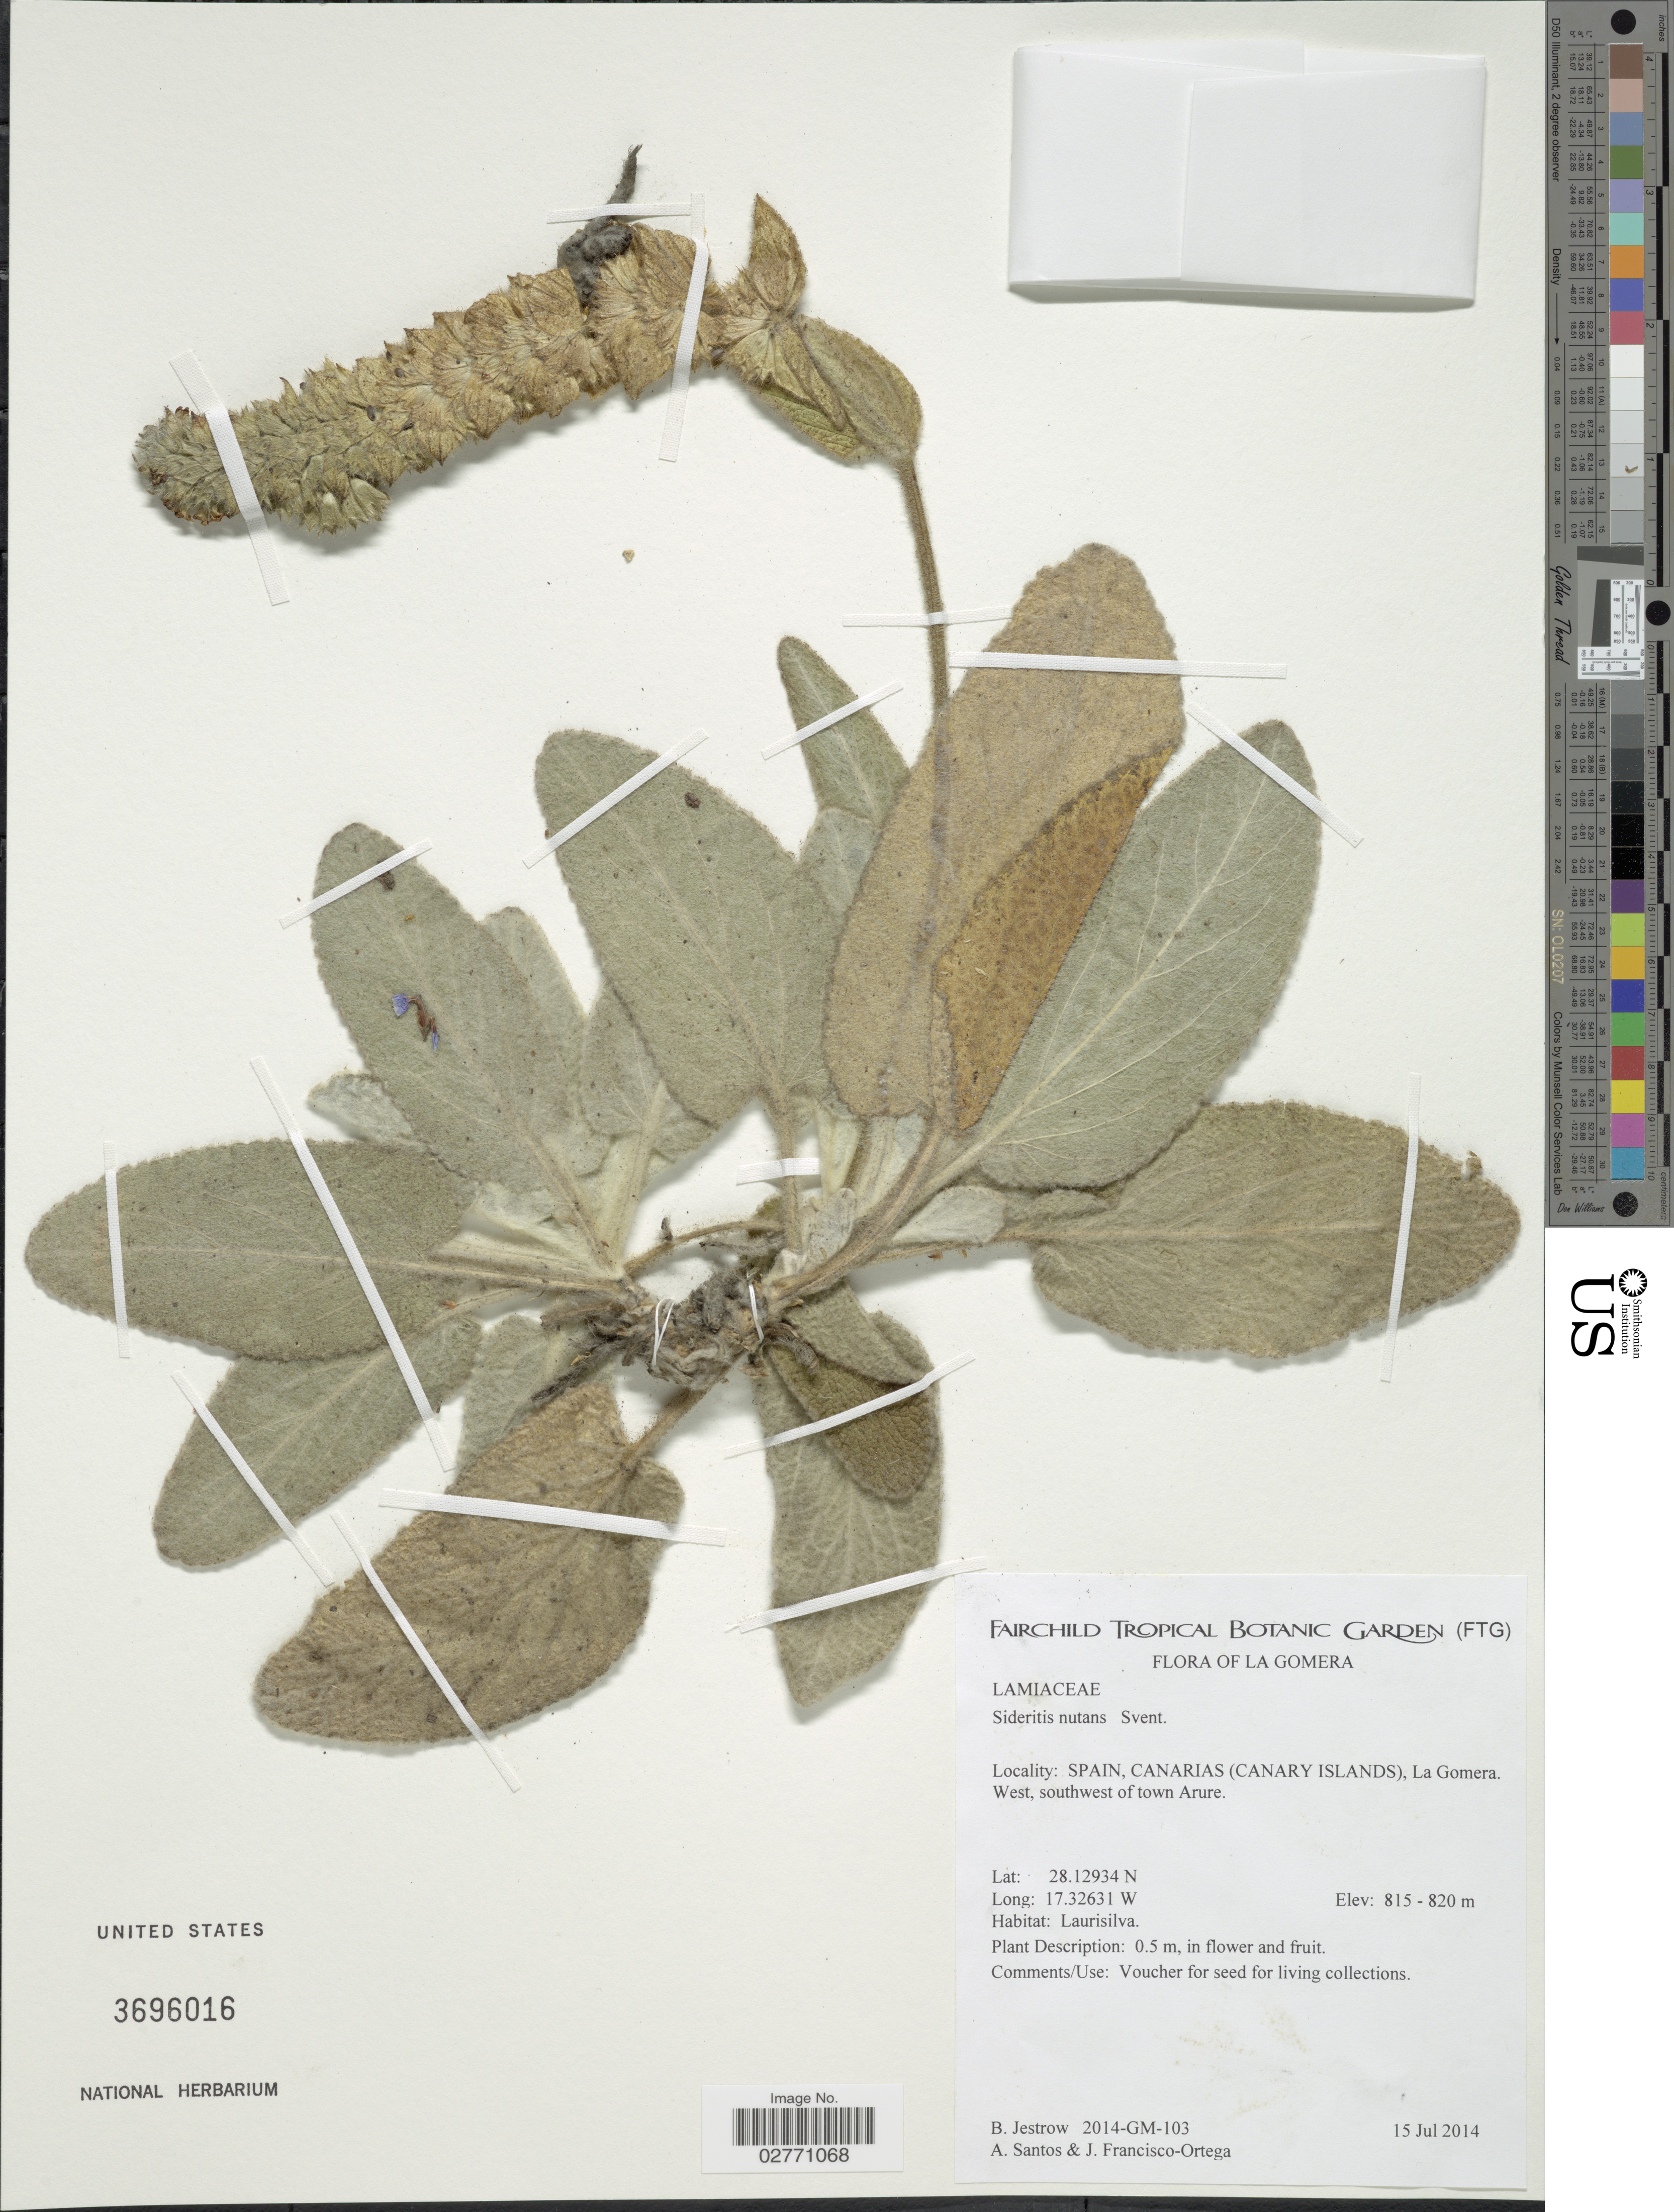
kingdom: Plantae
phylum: Tracheophyta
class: Magnoliopsida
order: Lamiales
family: Lamiaceae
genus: Sideritis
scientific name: Sideritis nutans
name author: Svent.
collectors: B. Jestrow, A. Santos & J. Fransisco-Ortega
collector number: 2014-GM-103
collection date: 2014-07-15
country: Spain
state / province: Canarias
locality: Canary Islands, La Gomera. West, southwest of town Arure.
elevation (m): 815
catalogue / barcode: US 3696016